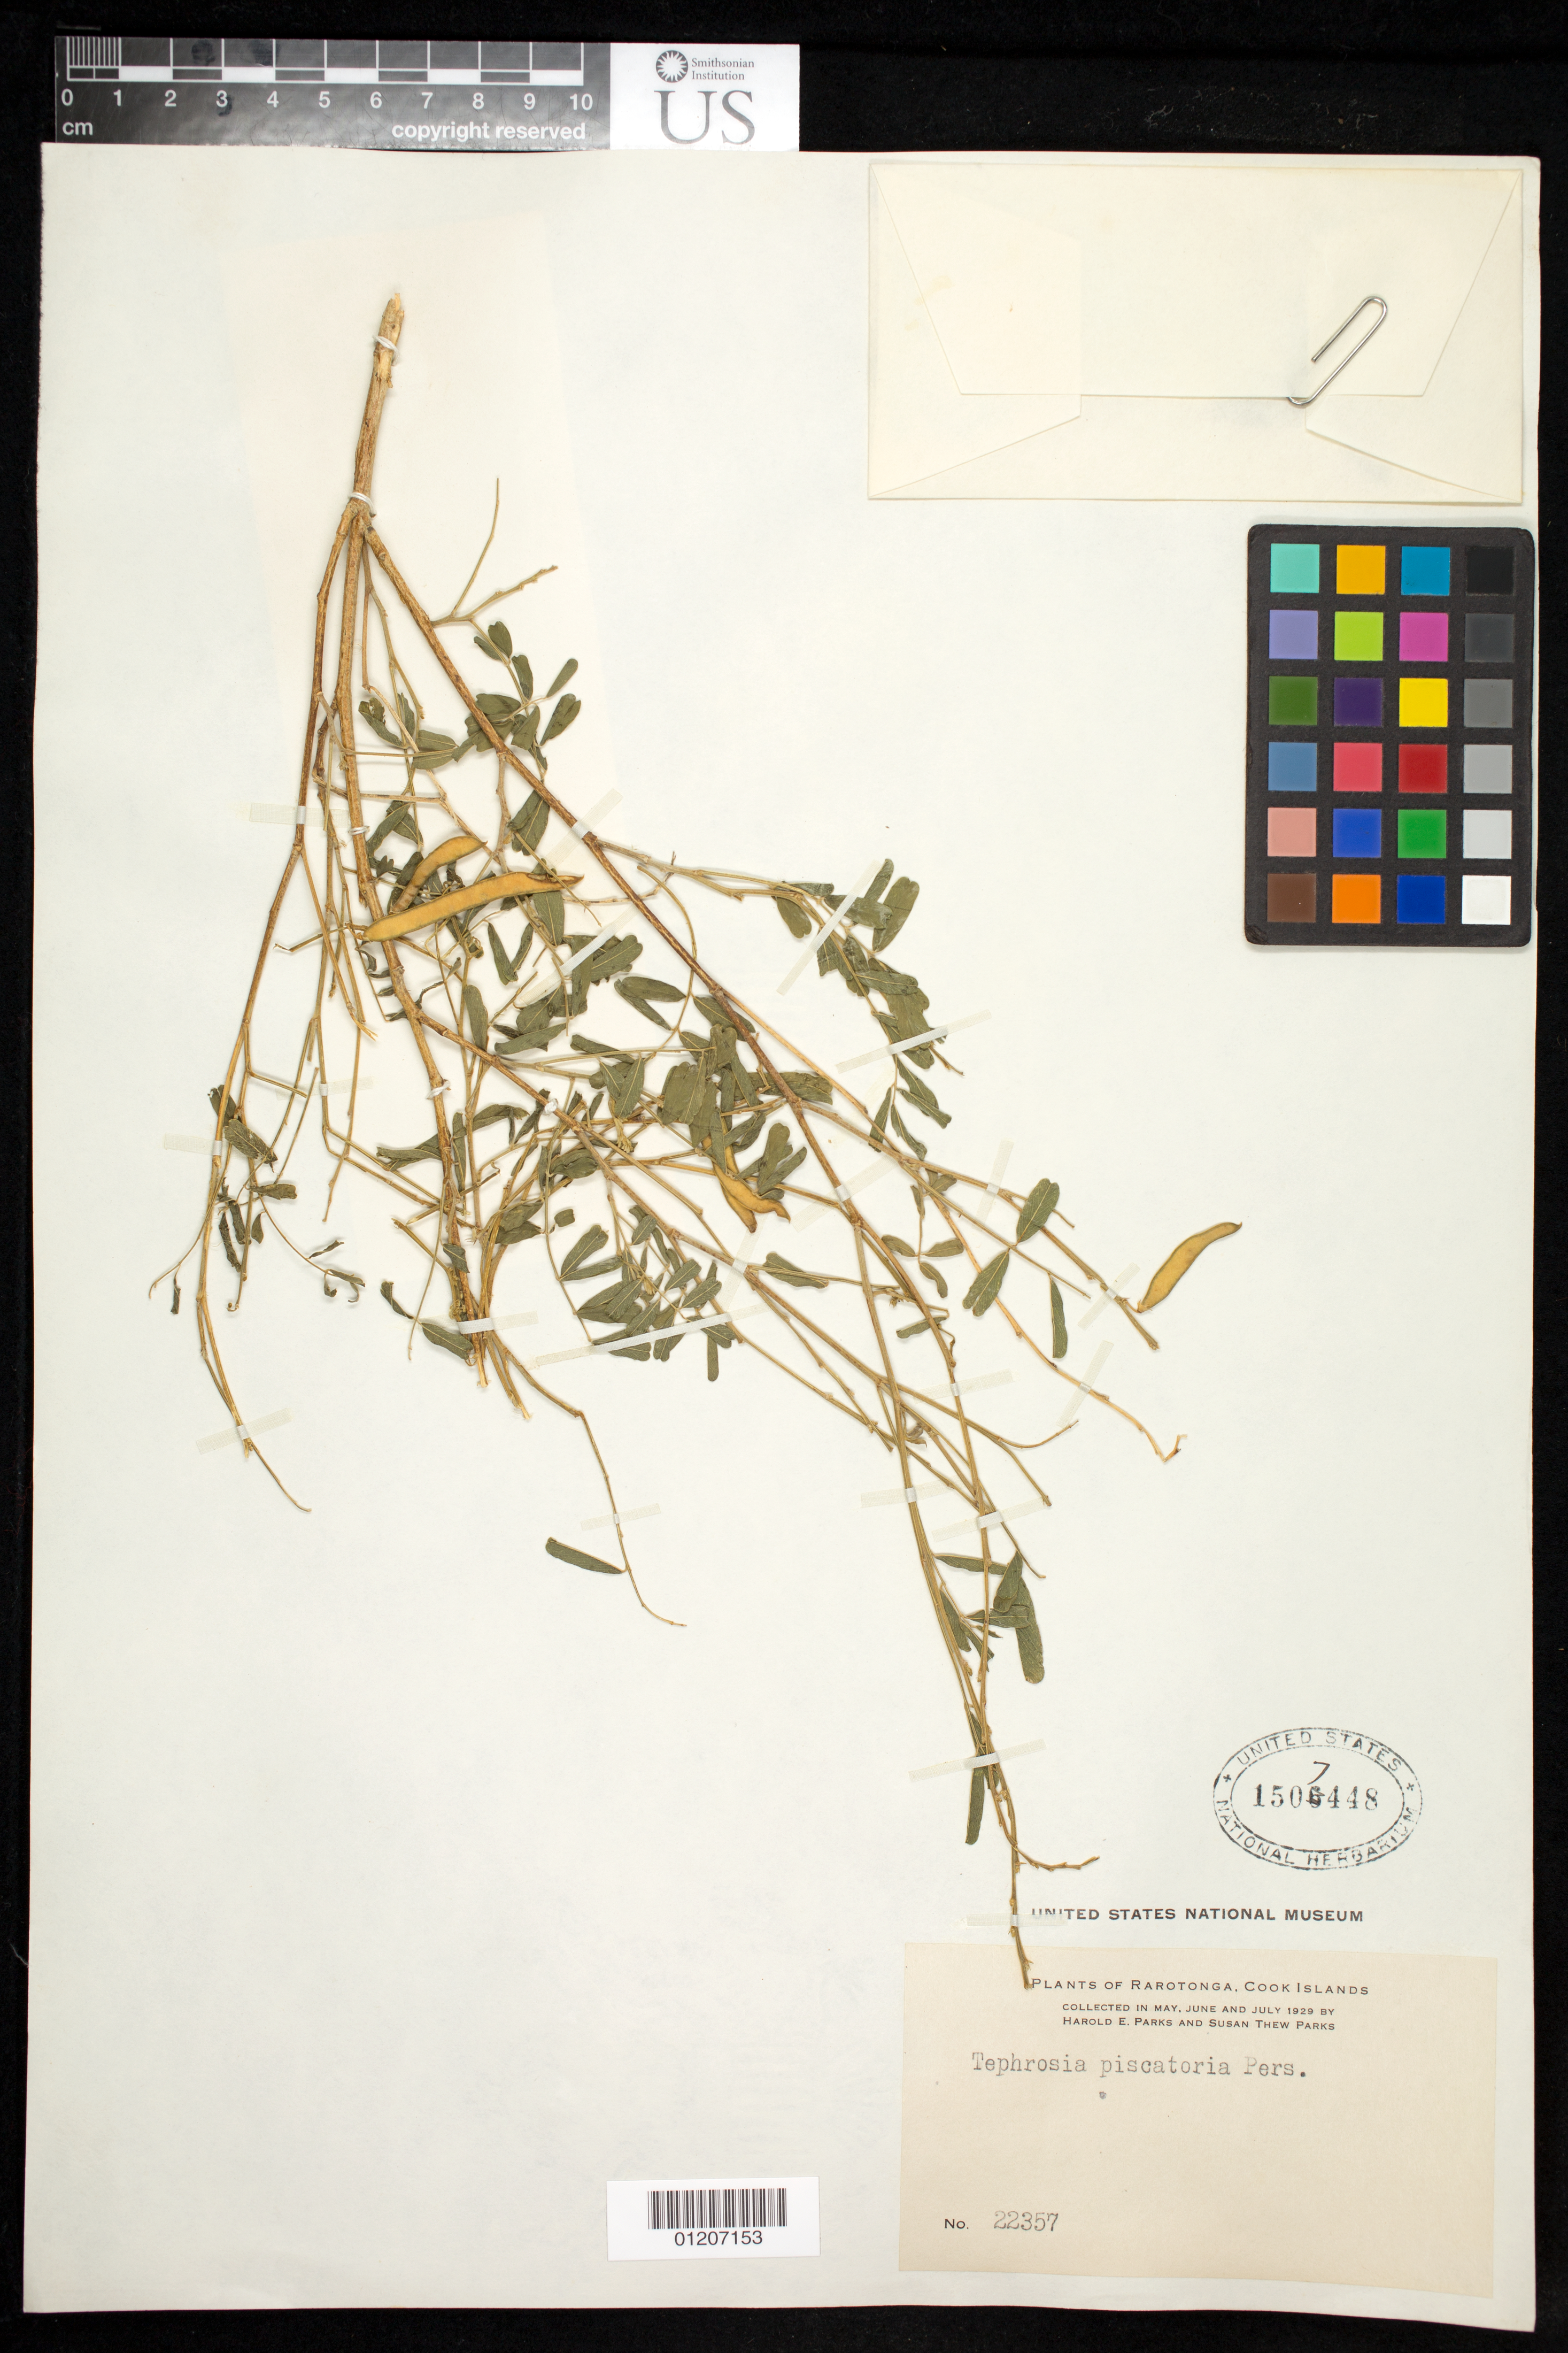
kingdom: Plantae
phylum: Tracheophyta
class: Magnoliopsida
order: Fabales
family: Fabaceae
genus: Tephrosia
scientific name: Tephrosia piscatoria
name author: (Aiton) Pers.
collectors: H. E. Parks & S. Parks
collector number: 22357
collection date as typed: May-Jul 1929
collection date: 1929-05/1929-07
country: Cook Islands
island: Rarotonga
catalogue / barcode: US 1507448